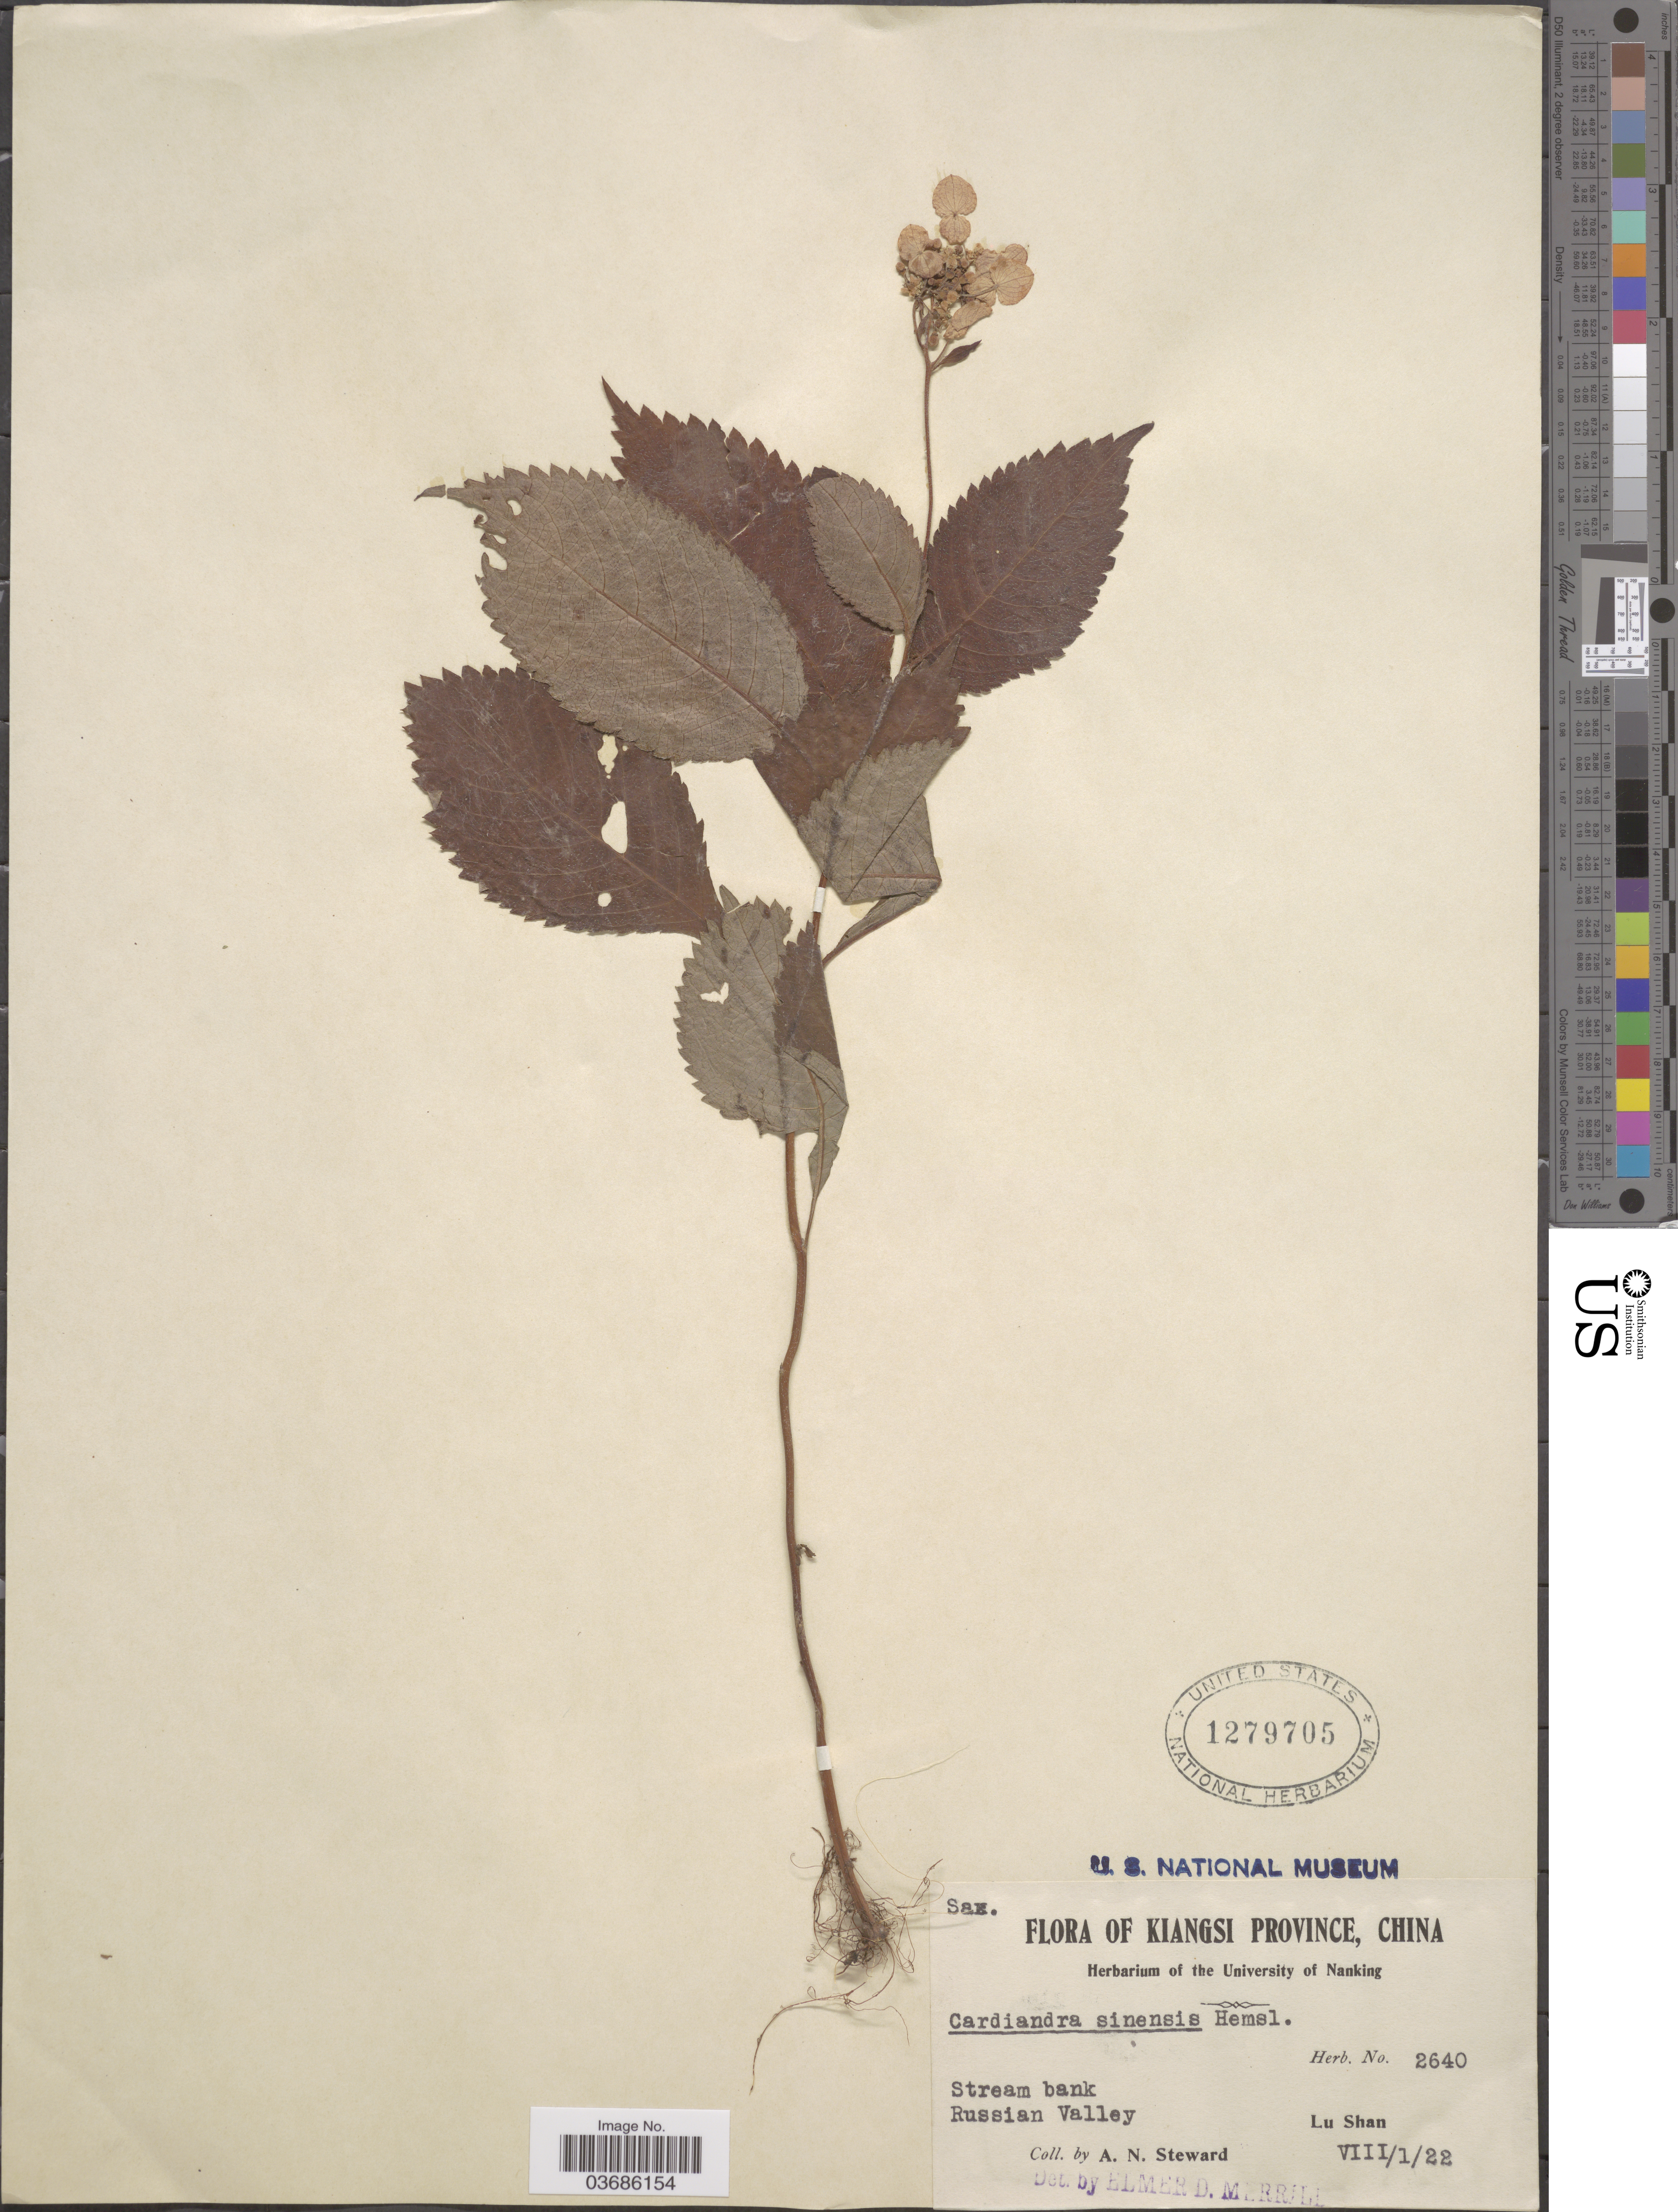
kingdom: Plantae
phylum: Tracheophyta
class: Magnoliopsida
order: Cornales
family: Hydrangeaceae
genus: Hydrangea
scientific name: Hydrangea moellendorffii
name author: Hance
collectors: A. N. Steward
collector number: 2640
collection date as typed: Transcribed d/m/y: 1/8/22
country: China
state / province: Jiangxi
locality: Kiangsi Province. Russian Valley. Lu Shan.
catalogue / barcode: US 1279705